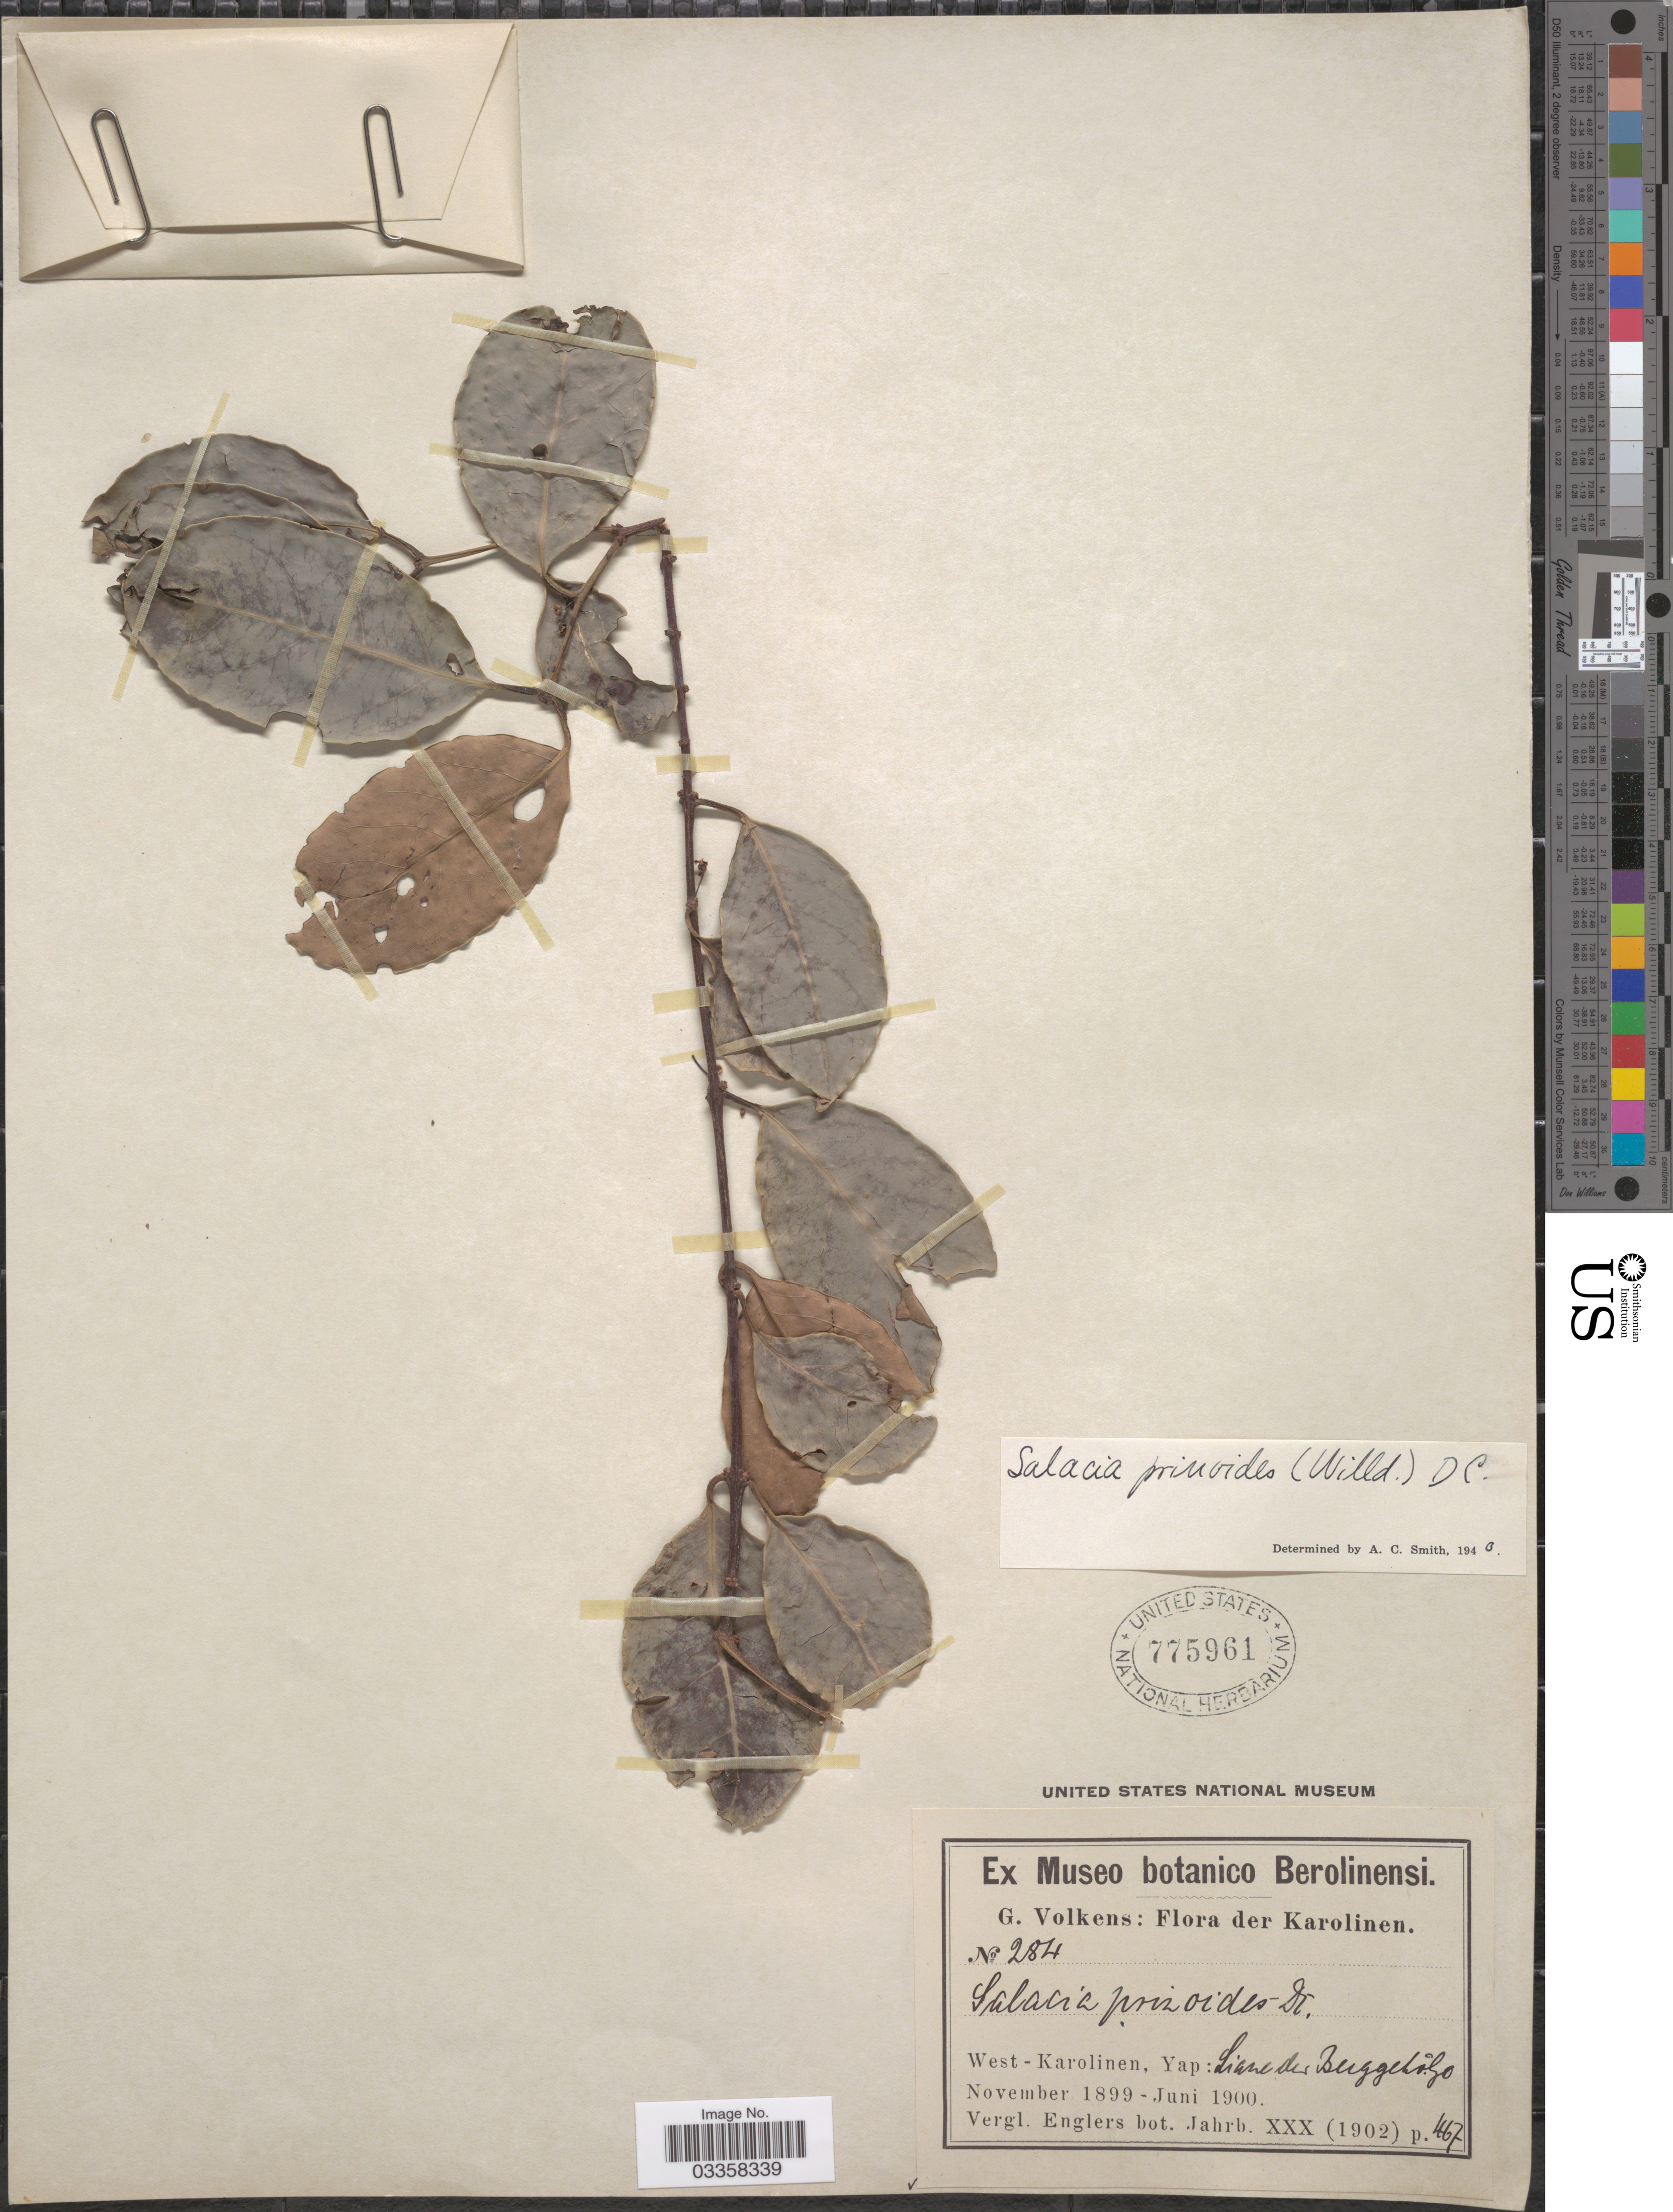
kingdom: Plantae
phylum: Tracheophyta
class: Magnoliopsida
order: Celastrales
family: Celastraceae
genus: Salacia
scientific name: Salacia prinoides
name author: (Willd.) DC.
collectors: G. Volkens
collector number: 284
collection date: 1899-11/1900-06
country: Micronesia, Federated States of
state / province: Yap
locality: Karolinen. West - Karolinen.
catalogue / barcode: US 775961